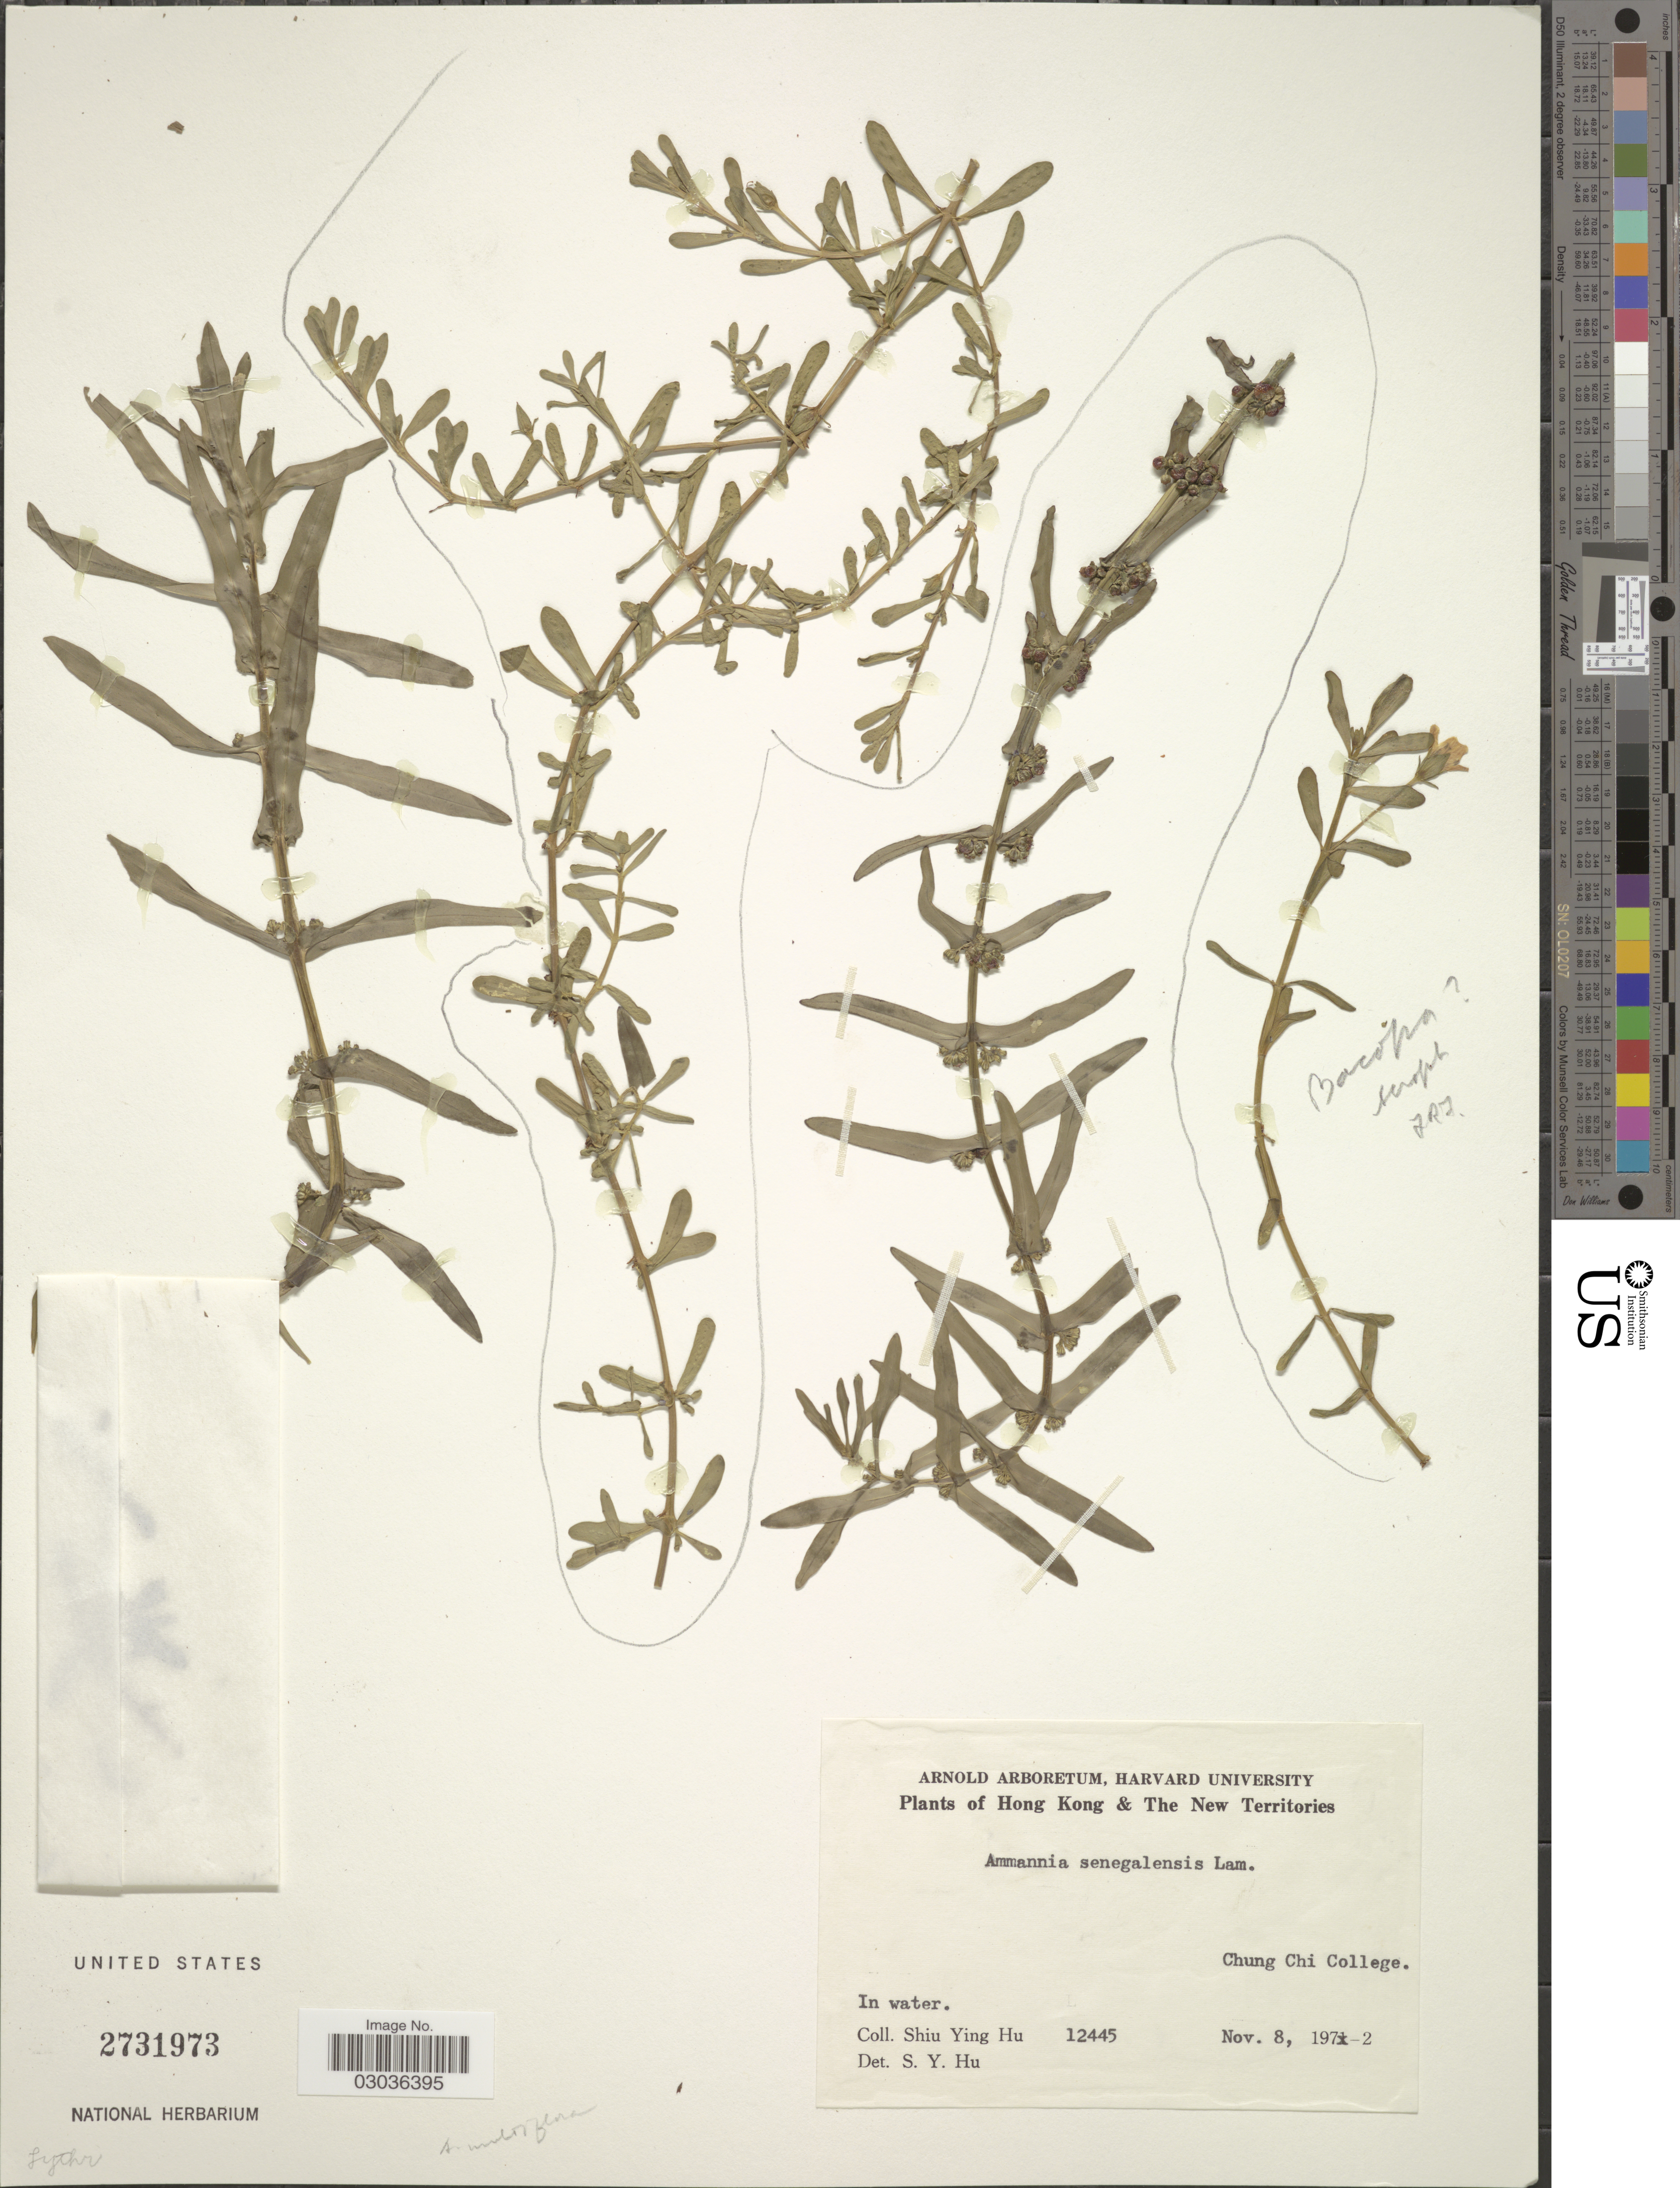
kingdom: Plantae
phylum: Tracheophyta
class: Magnoliopsida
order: Myrtales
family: Lythraceae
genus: Ammannia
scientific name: Ammannia senegalensis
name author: Lam.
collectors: S. Y. Hu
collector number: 12445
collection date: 1972-11-08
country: China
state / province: Hong Kong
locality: Hong Kong & The New Territories. Chung Chi College.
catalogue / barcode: US 2731973